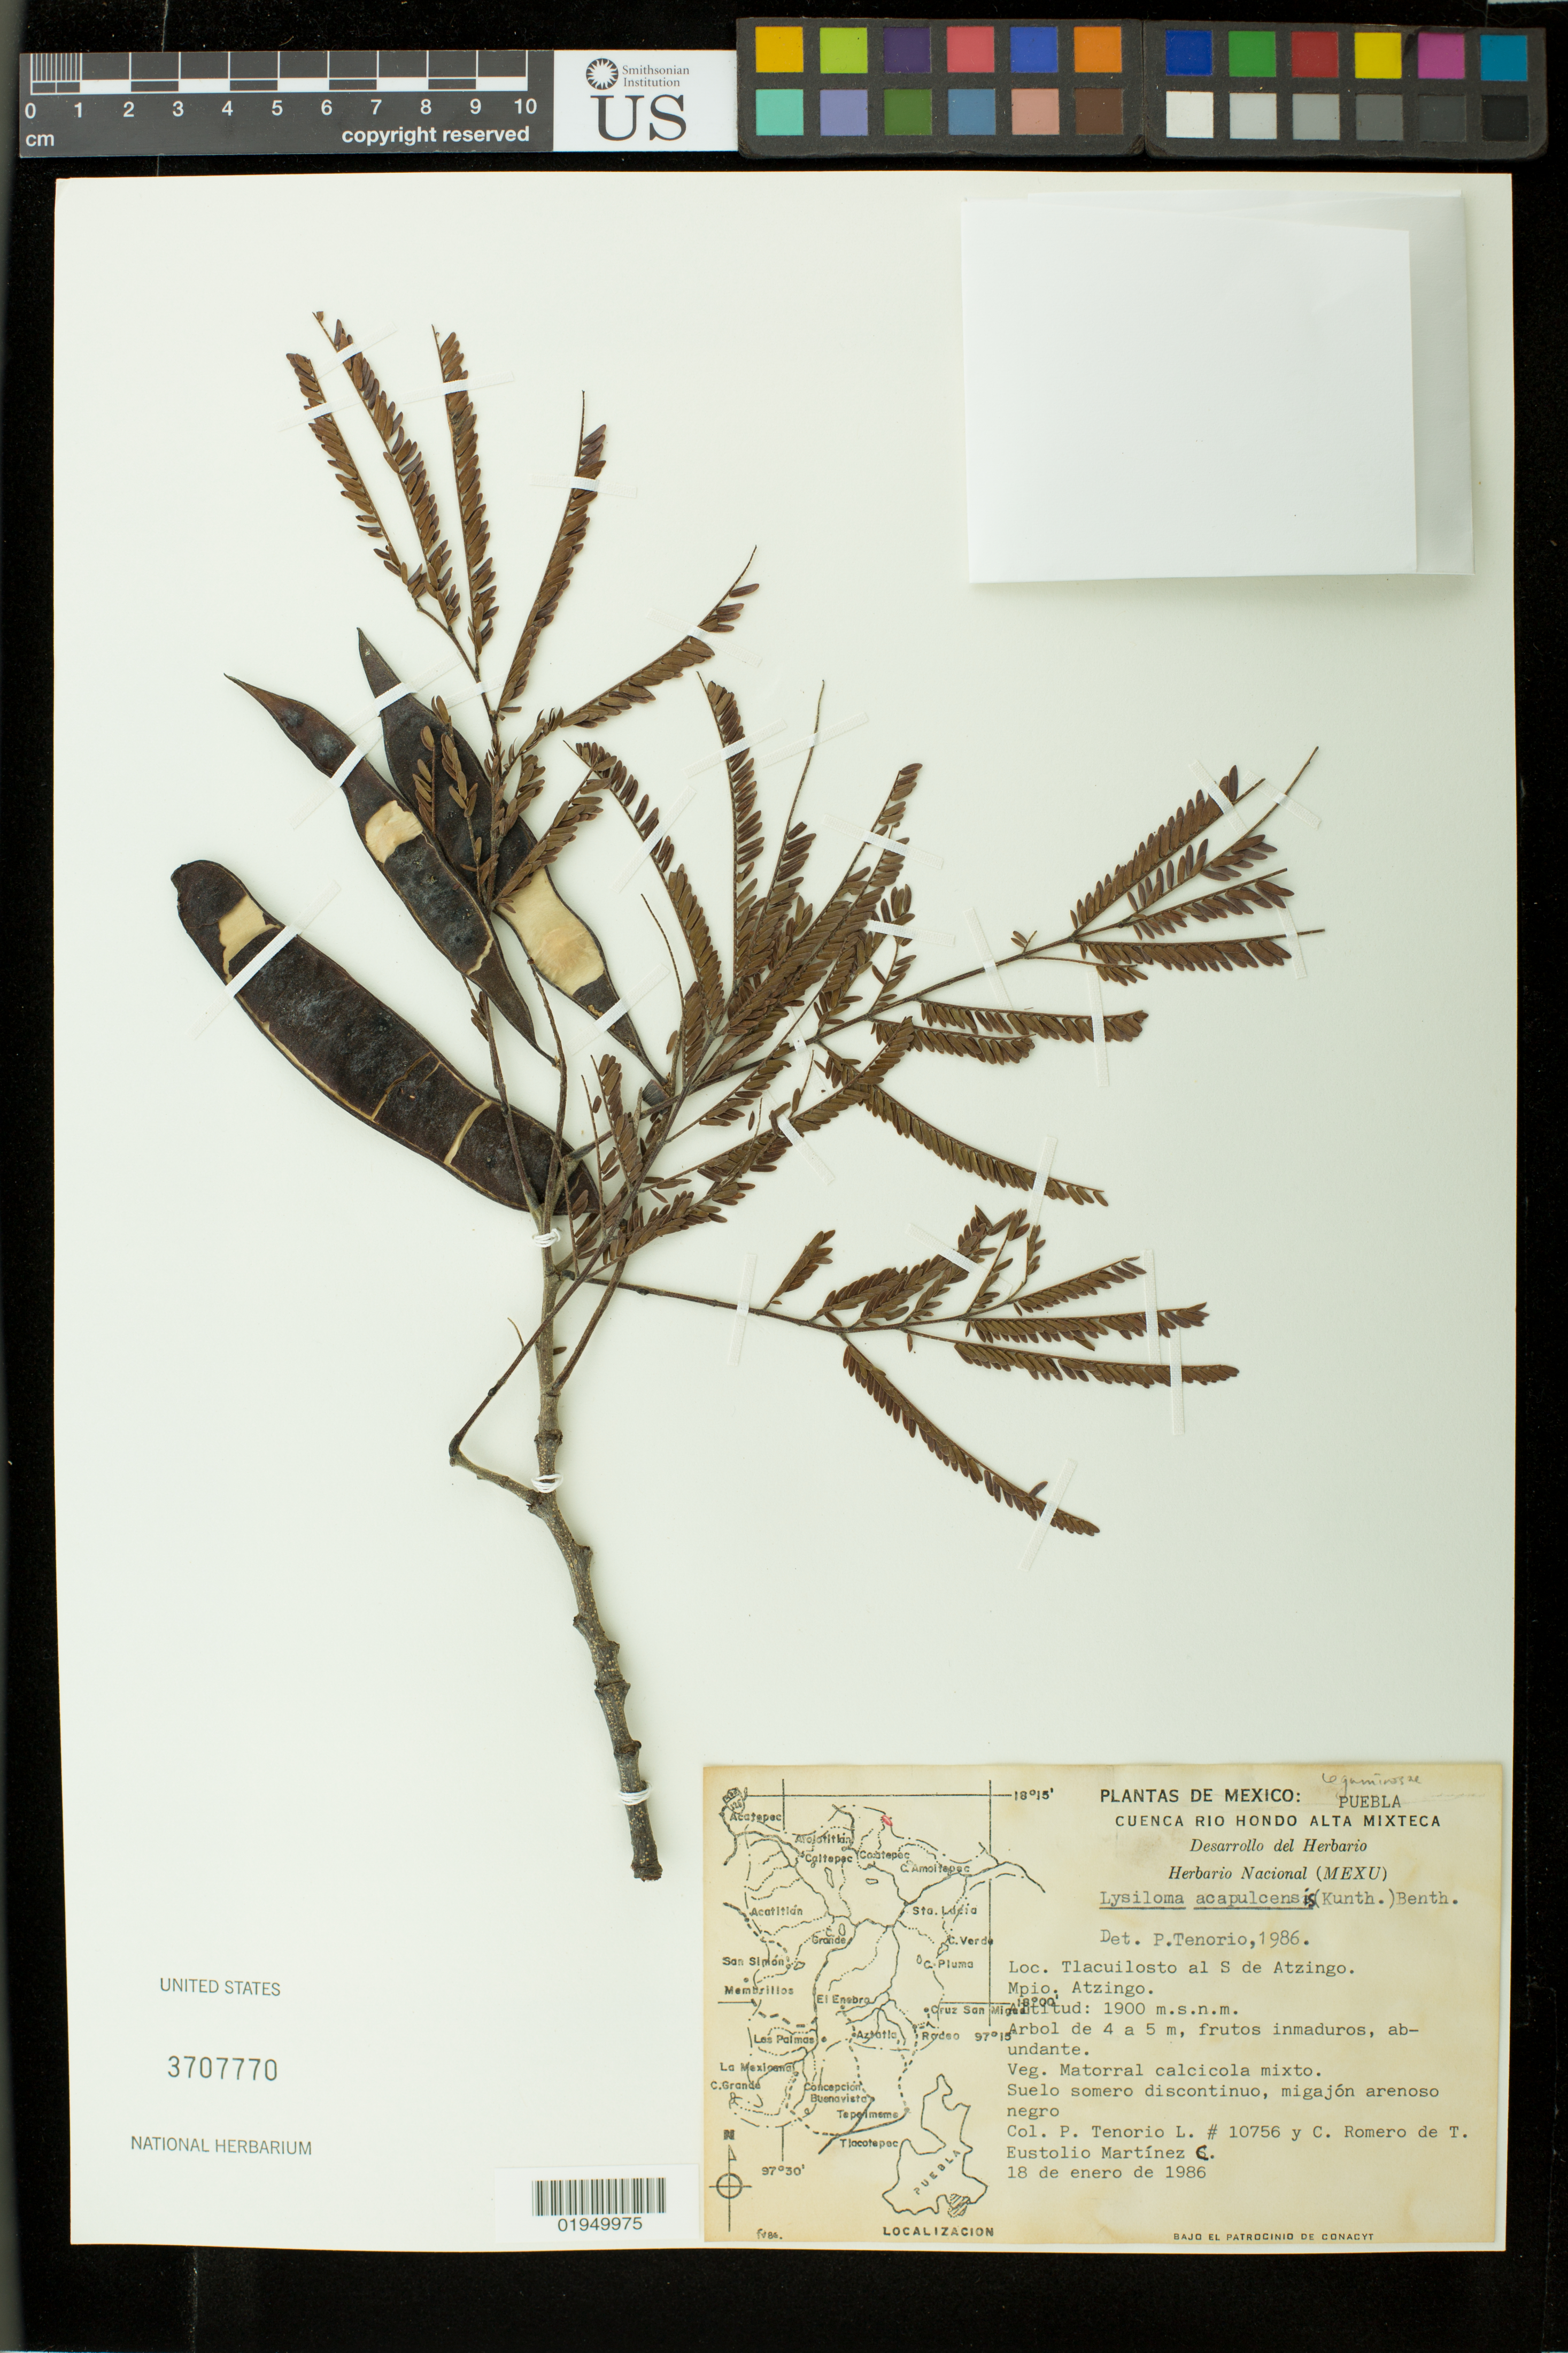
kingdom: Plantae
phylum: Tracheophyta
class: Magnoliopsida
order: Fabales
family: Fabaceae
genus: Lysiloma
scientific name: Lysiloma acapulcense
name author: (Kunth) Benth.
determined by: Tenorio L., P.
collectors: P. Tenorio L., C. Romero de T. & E. Martinez C.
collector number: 10756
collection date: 1986-01-18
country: Mexico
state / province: Puebla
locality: Tlacuilosto al S de Atzingo. Mpio. Atzingo.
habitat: Matorral calcicola mixto. Suelo somero discontinuo, migajon arenoso negro.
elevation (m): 1900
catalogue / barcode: US 3707770